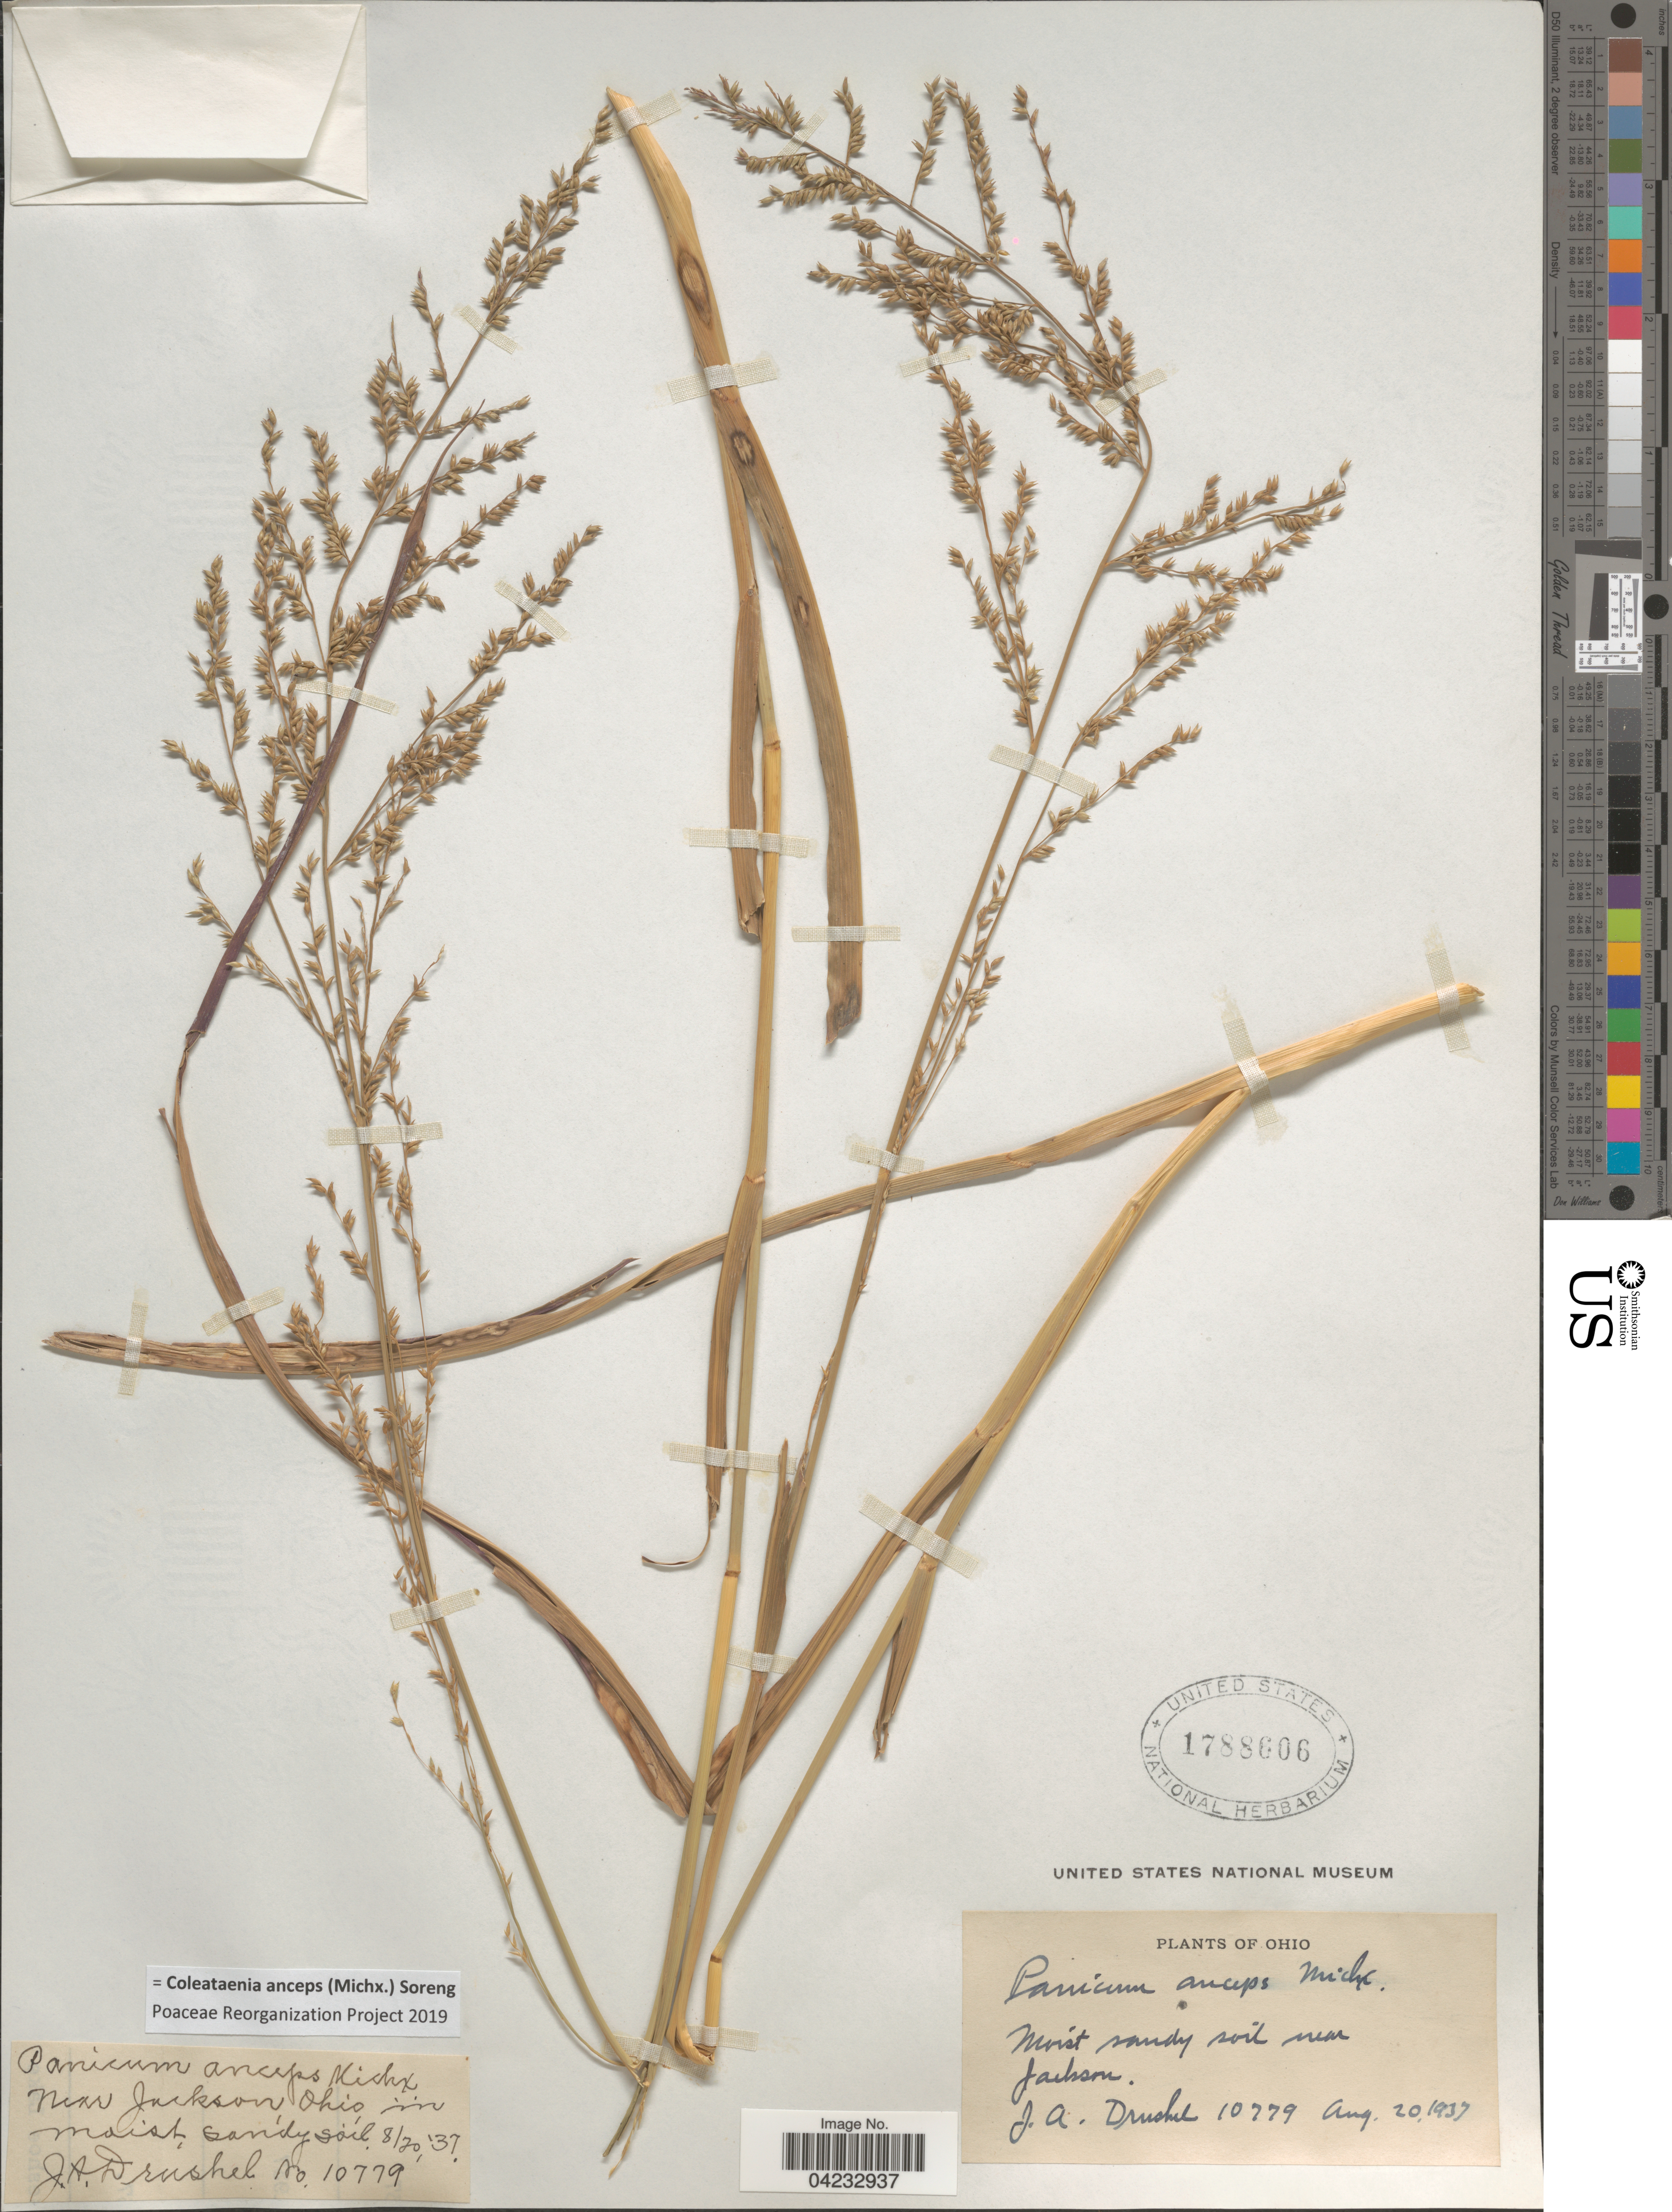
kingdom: Plantae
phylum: Tracheophyta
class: Liliopsida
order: Poales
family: Poaceae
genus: Coleataenia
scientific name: Coleataenia anceps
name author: (Michx.) Soreng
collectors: J. A. Drushel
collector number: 10779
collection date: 1937-08-20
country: United States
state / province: Ohio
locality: Near Jackson.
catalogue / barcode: US 1788606